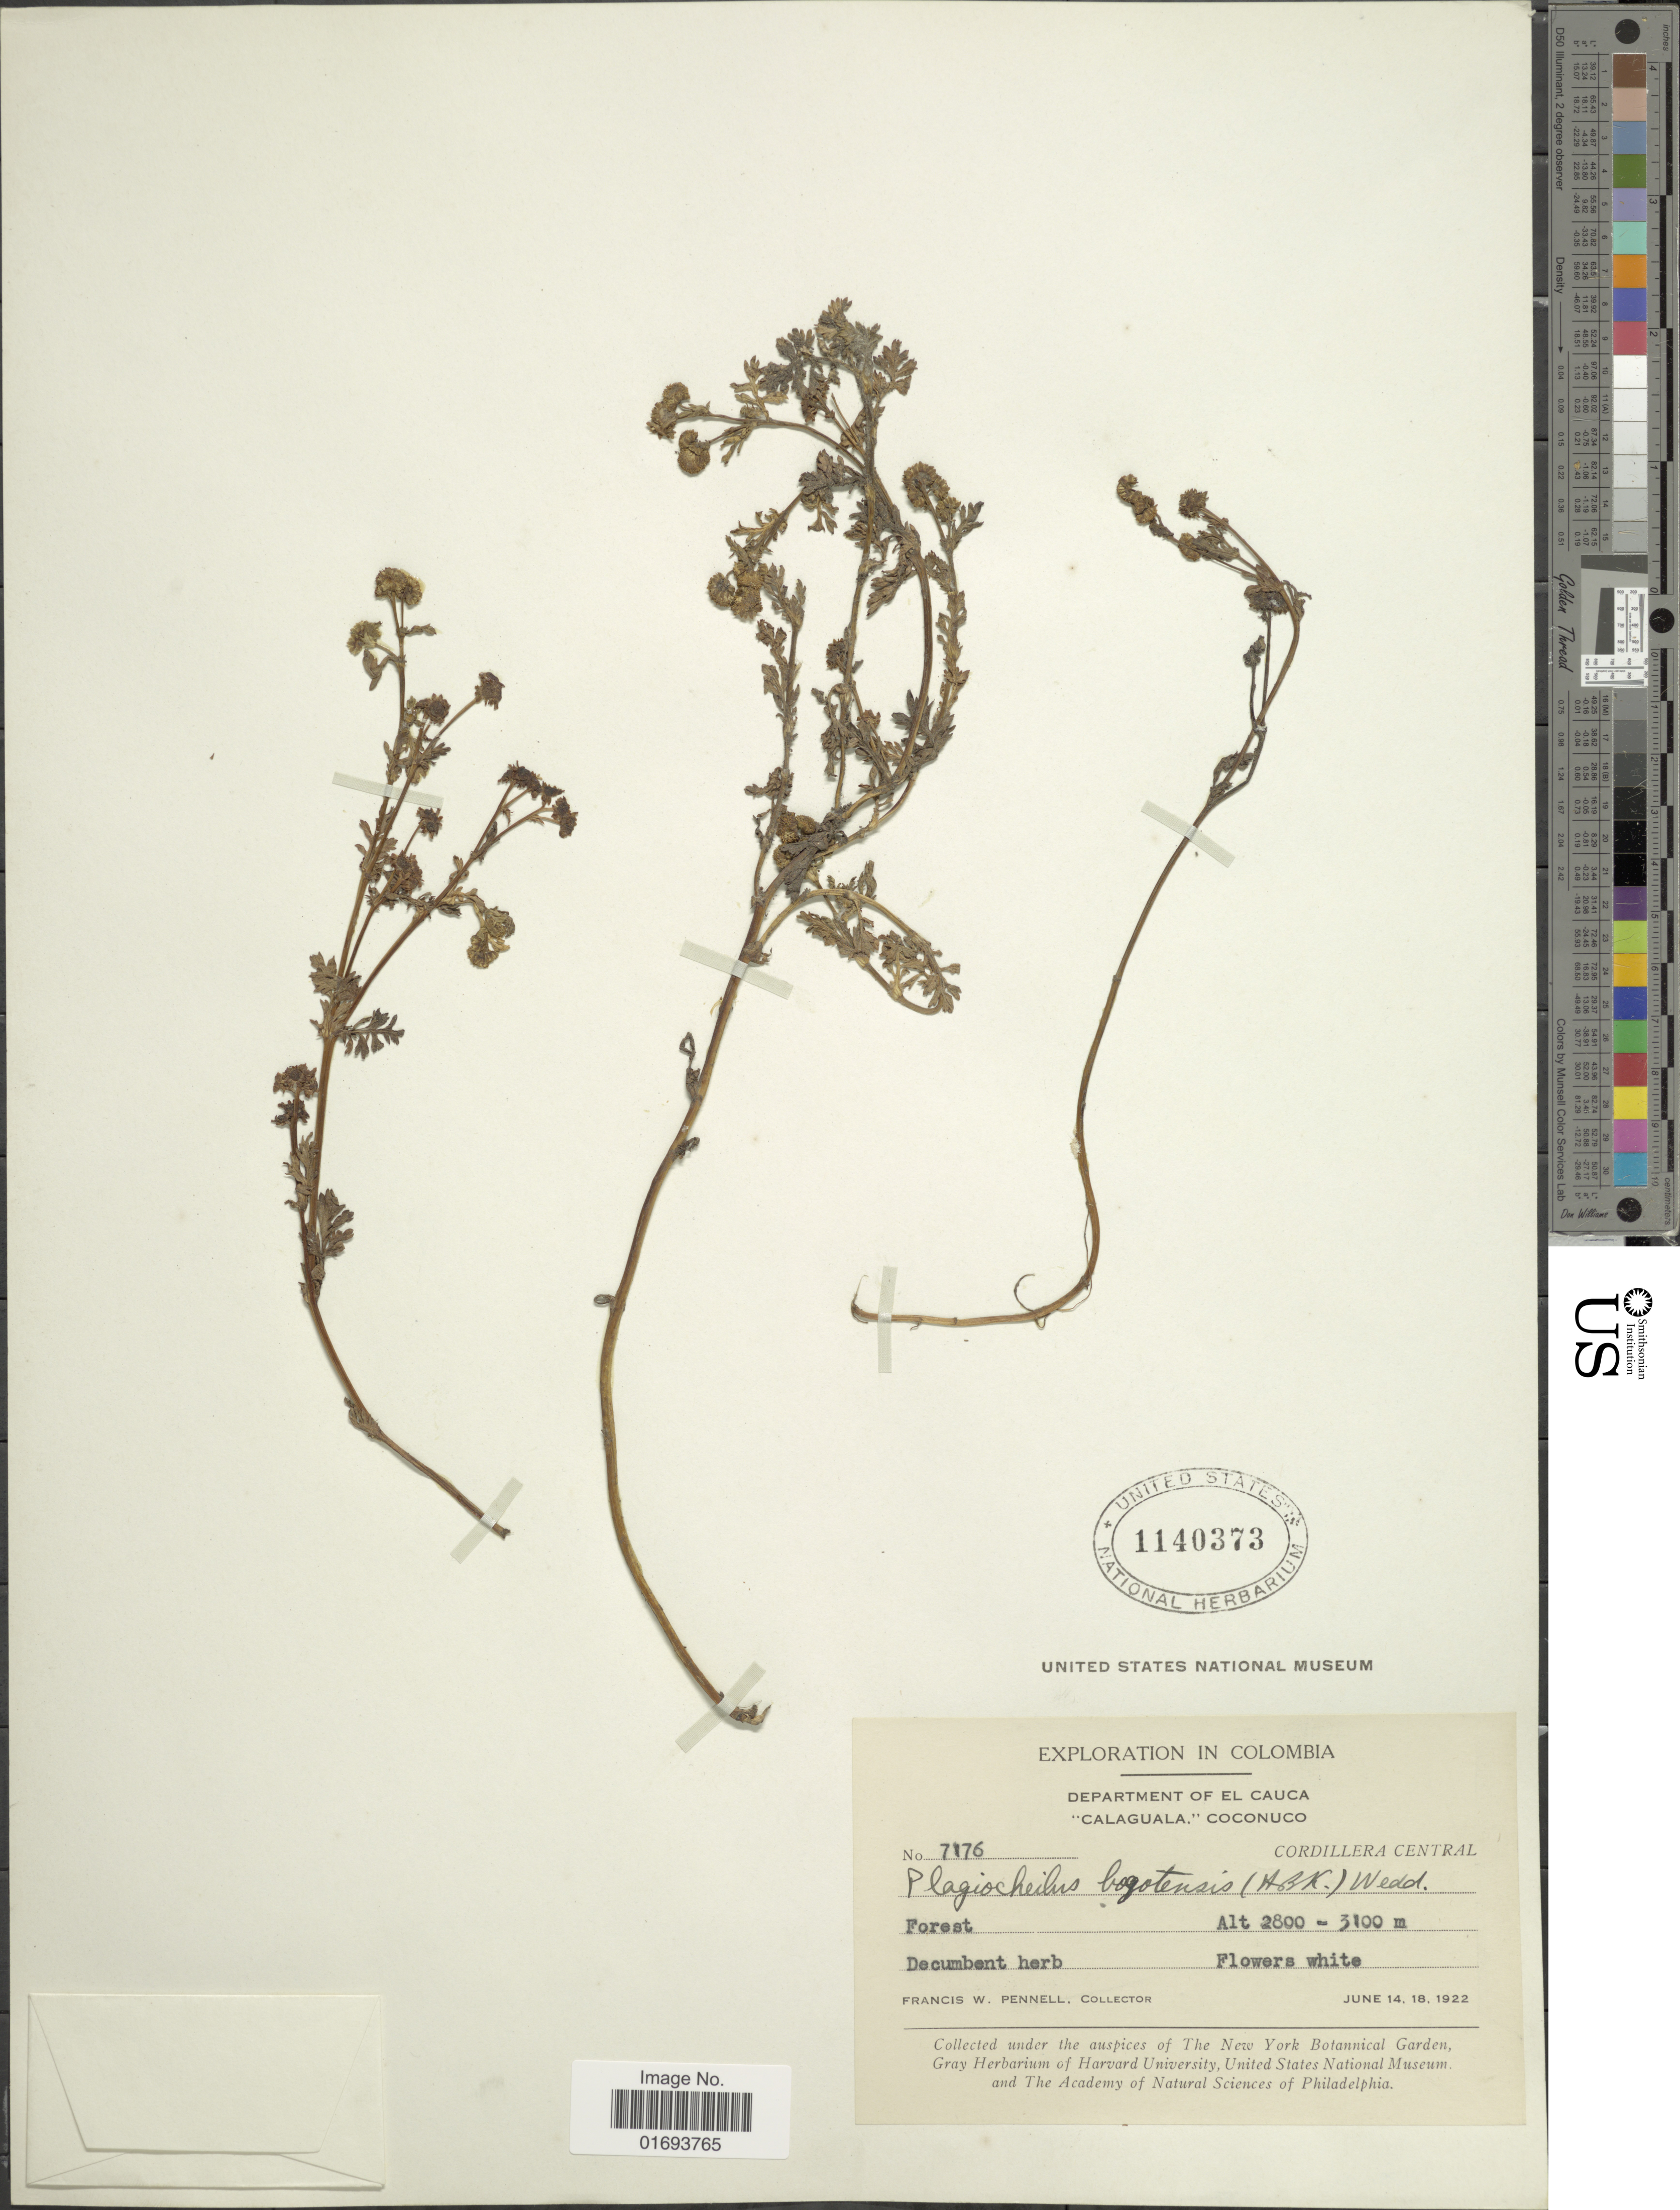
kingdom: Plantae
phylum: Tracheophyta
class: Magnoliopsida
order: Asterales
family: Asteraceae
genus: Plagiocheilus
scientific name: Plagiocheilus bogotensis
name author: (Kunth) Wedd.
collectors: F. W. Pennell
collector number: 7176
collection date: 1922-06-14/1922-06-18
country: Colombia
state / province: Cauca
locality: Department of El Cauca. "Calaguala" Coconuco. Cordillera Central.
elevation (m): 2800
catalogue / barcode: US 1140373